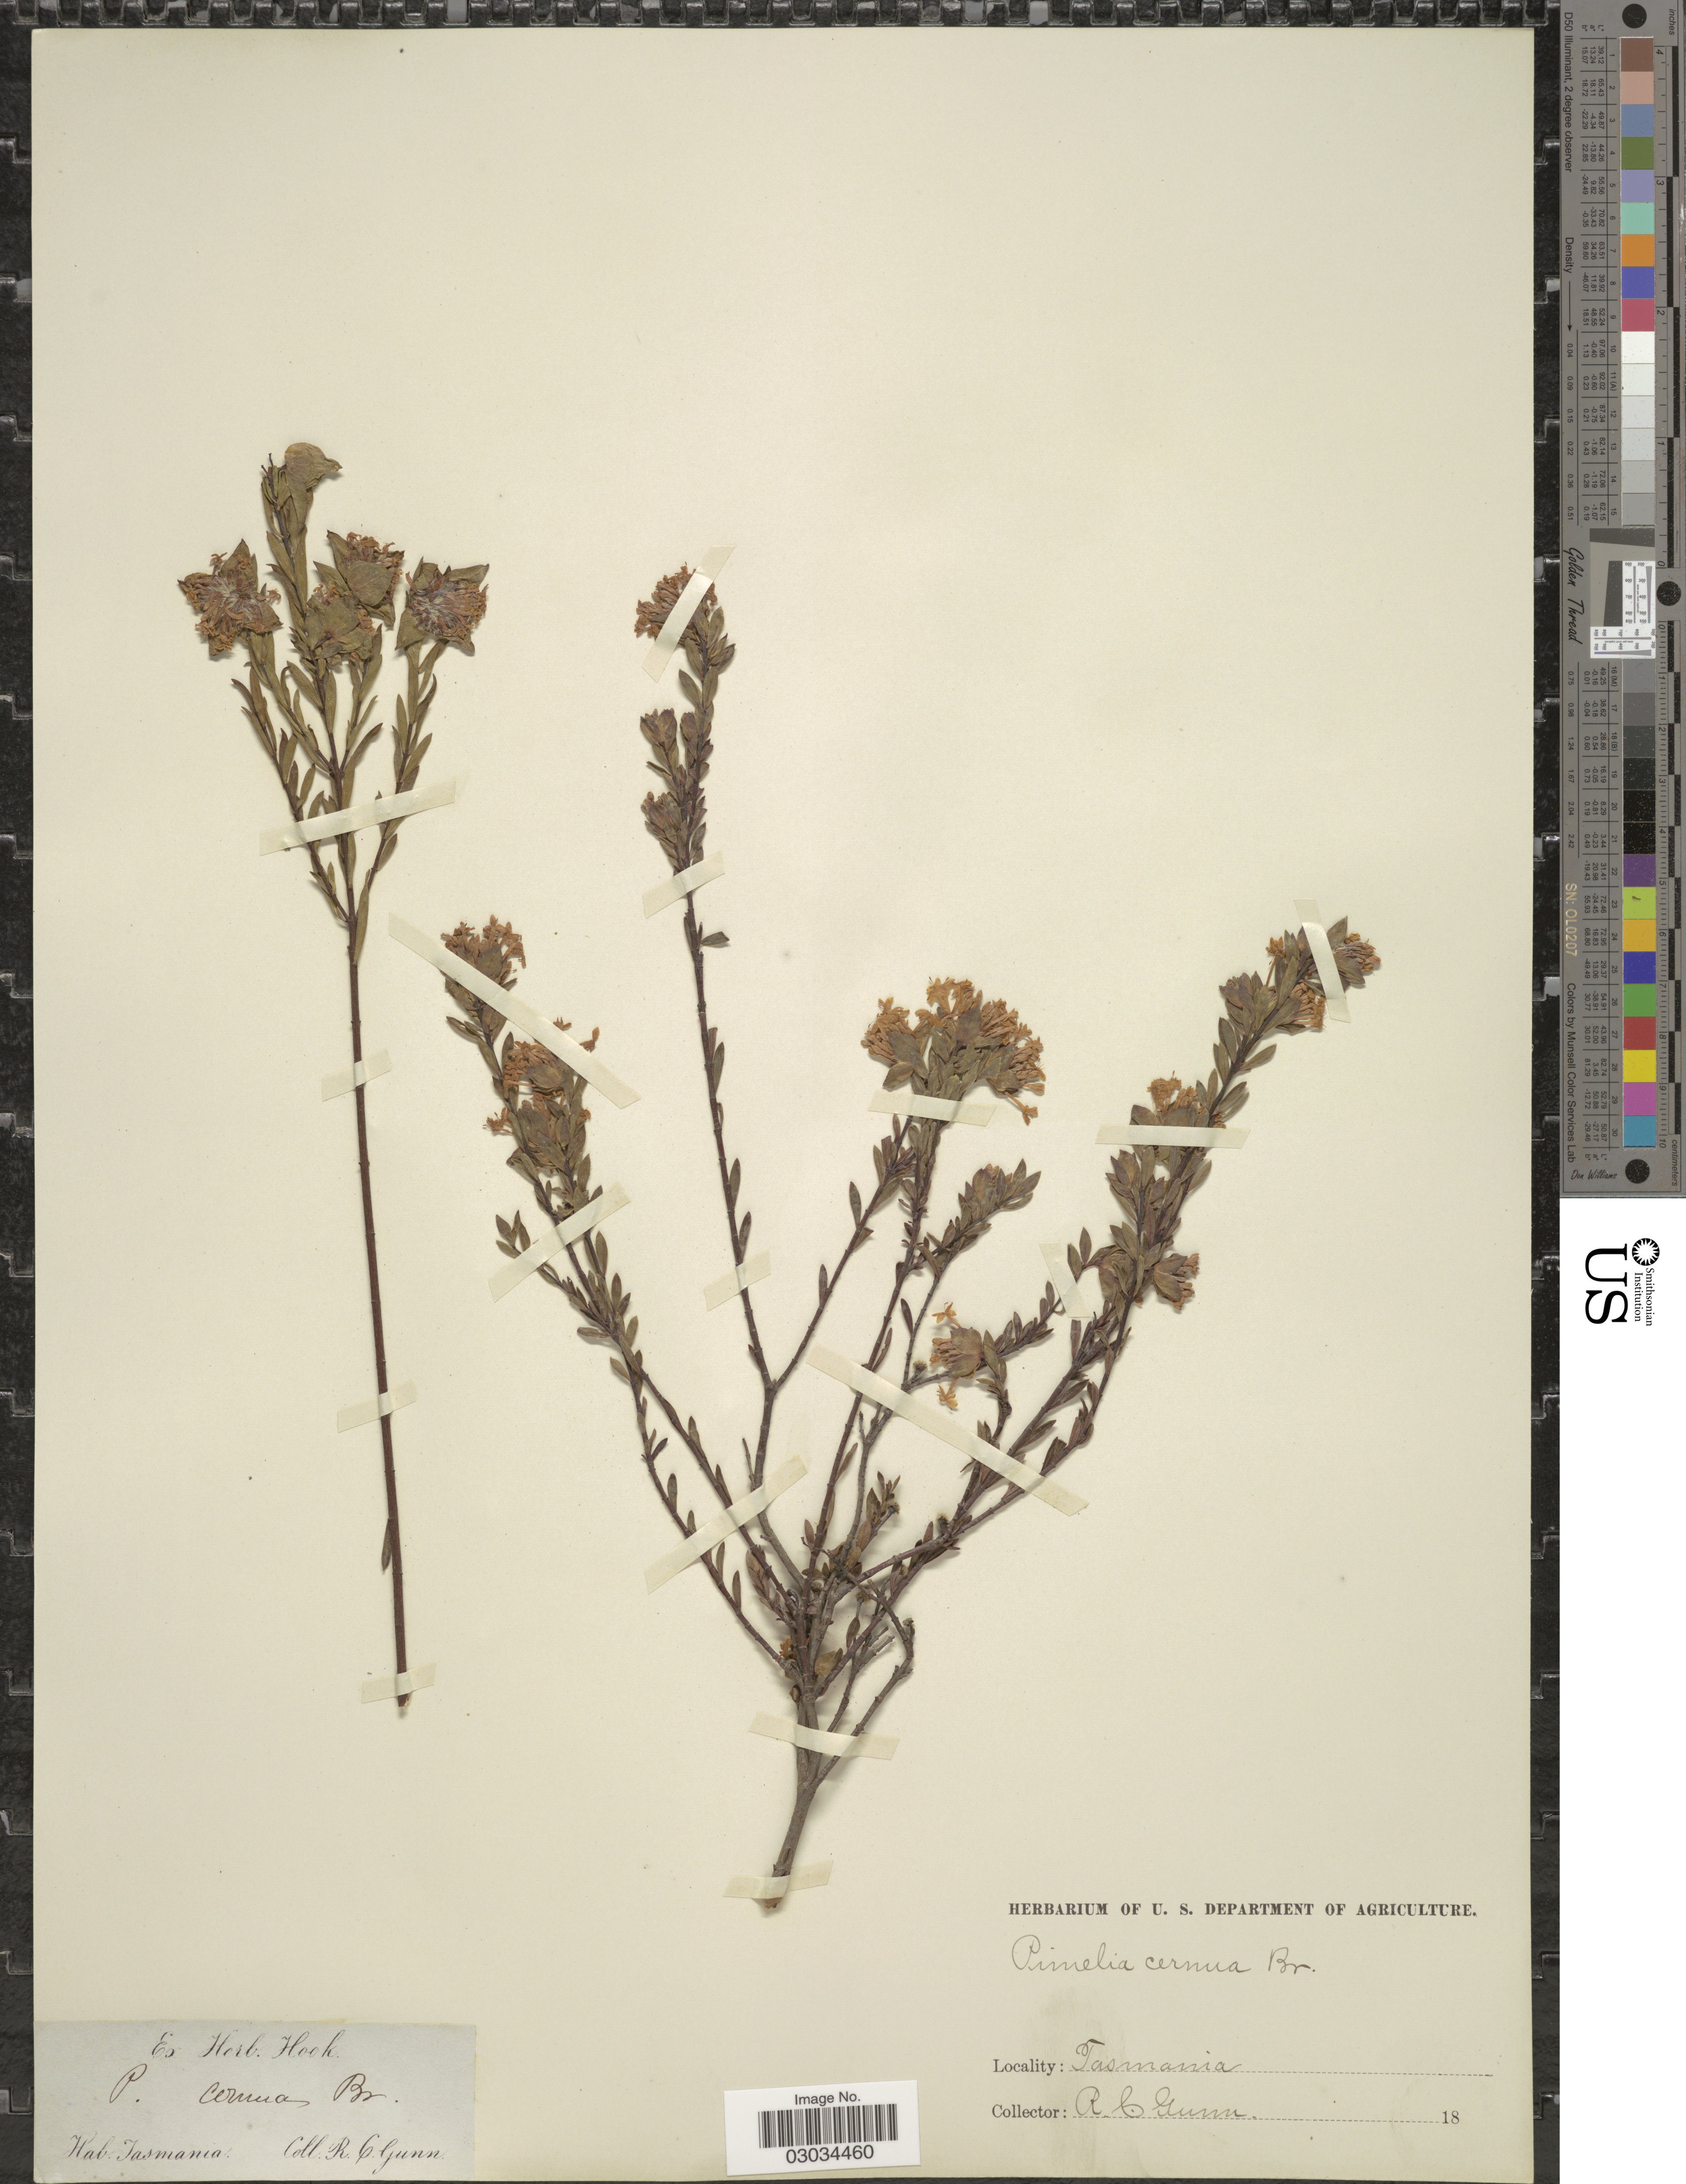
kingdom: Plantae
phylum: Tracheophyta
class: Magnoliopsida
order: Malvales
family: Thymelaeaceae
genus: Pimelea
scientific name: Pimelea cernua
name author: R. Br.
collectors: R. Gunn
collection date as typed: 18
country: Australia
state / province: Tasmania